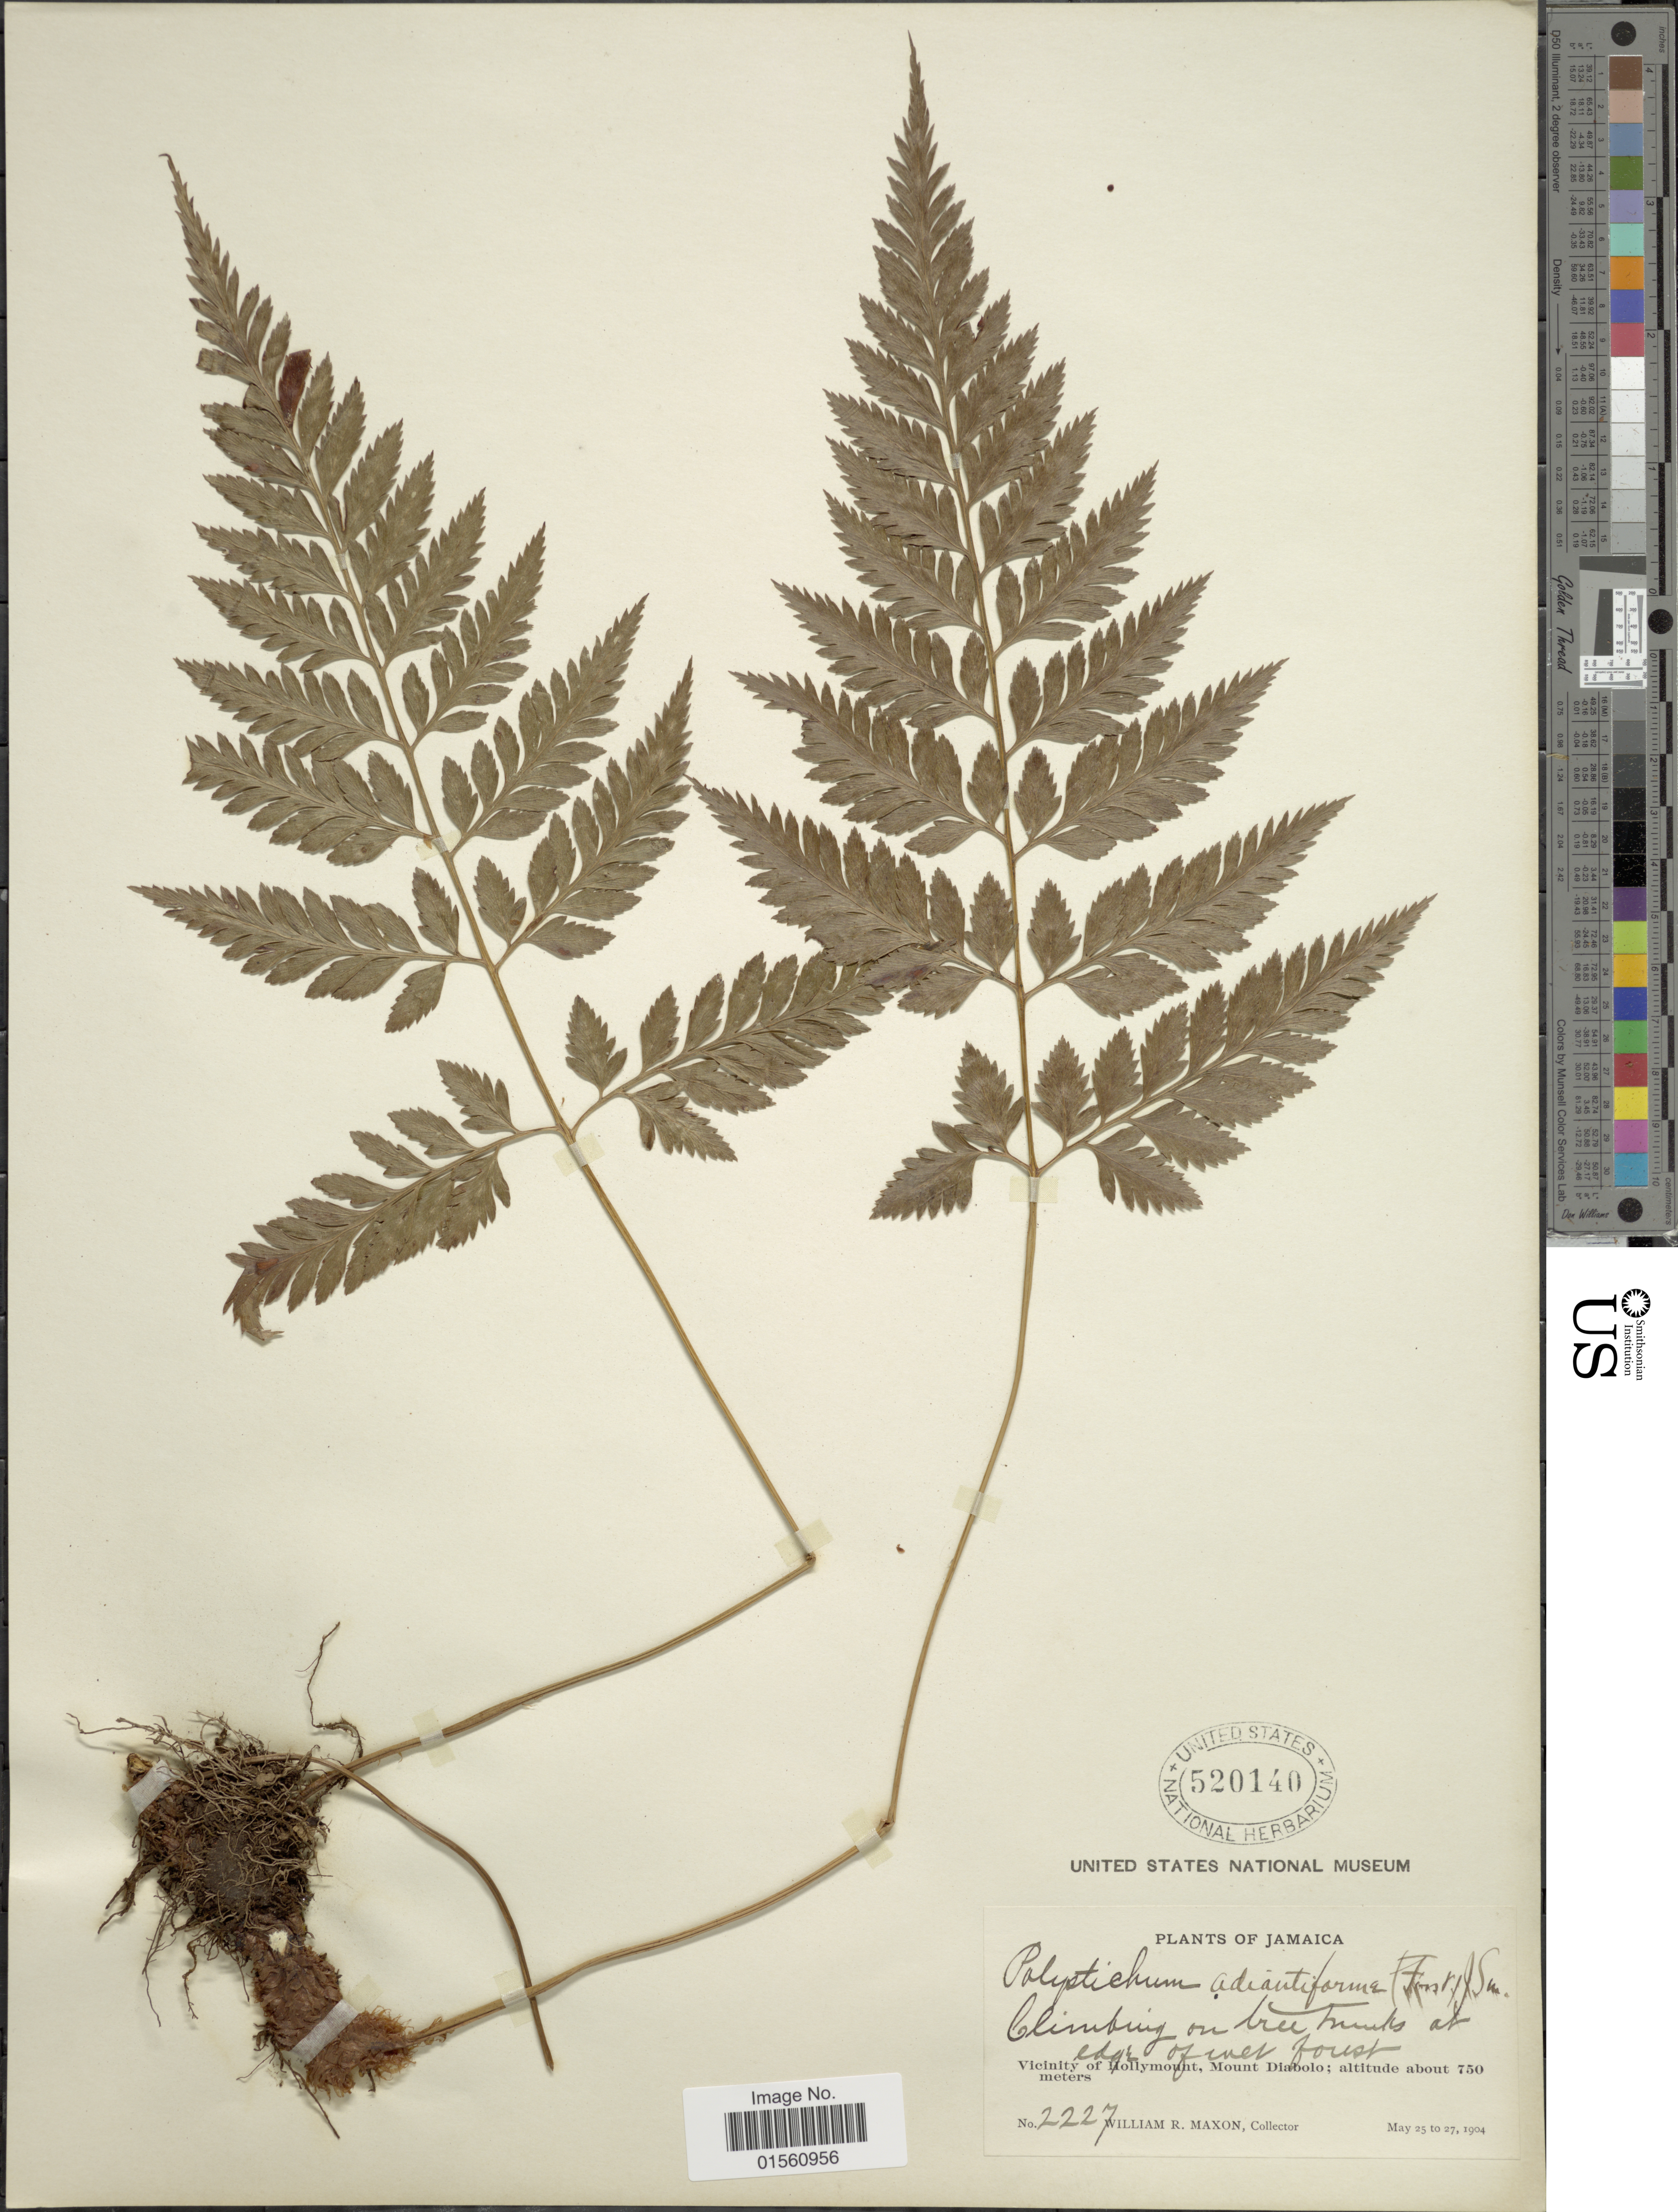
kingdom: Plantae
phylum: Tracheophyta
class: Polypodiopsida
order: Polypodiales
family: Dryopteridaceae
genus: Rumohra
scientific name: Rumohra adiantiformis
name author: (G. Forst.) Ching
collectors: W. R. Maxon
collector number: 2227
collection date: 1904-05-25/1904-05-27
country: Jamaica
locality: Jamaica, vicinity of hollymount, Mount Diabolo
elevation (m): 750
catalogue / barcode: US 520140